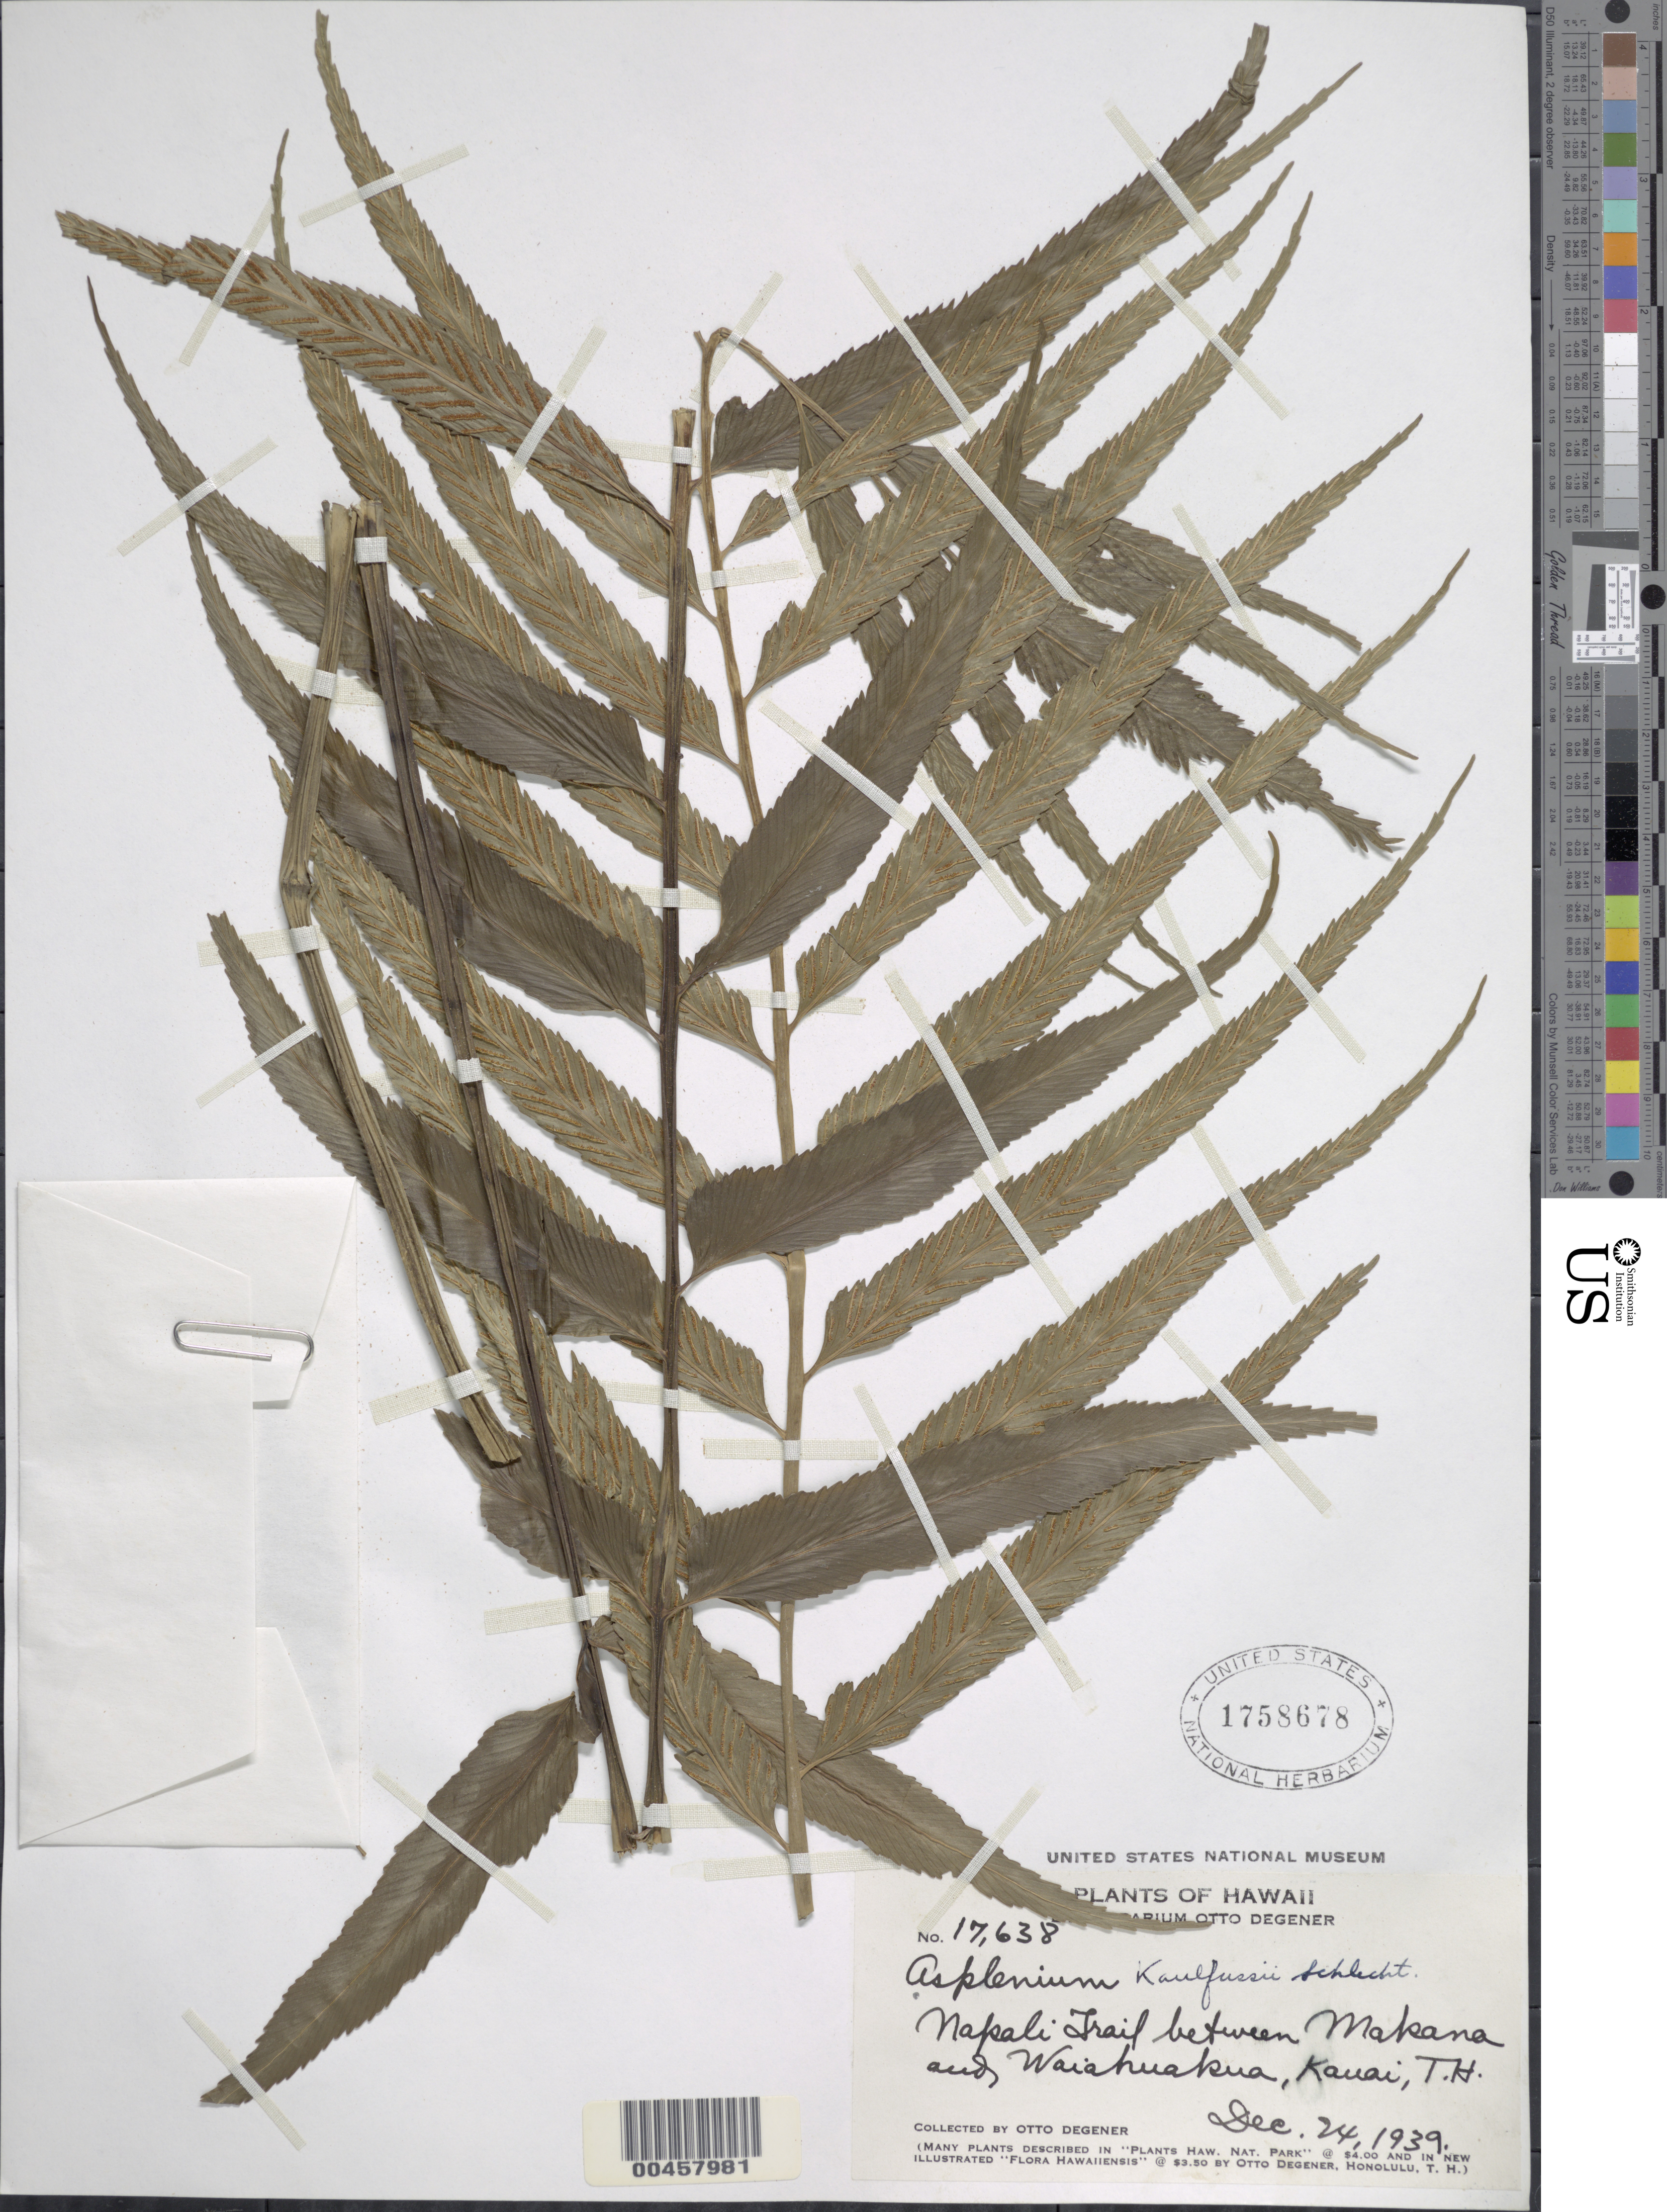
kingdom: Plantae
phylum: Tracheophyta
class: Polypodiopsida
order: Polypodiales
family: Aspleniaceae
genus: Asplenium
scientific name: Asplenium kaulfussii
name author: Schltdl.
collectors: O. Degener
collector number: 17638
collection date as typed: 24 Dec 1939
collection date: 1939-12-24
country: United States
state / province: Hawaii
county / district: Kauai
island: Kaua'i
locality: Napali Trail between Makana and Waiahuakua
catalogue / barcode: US 1758678